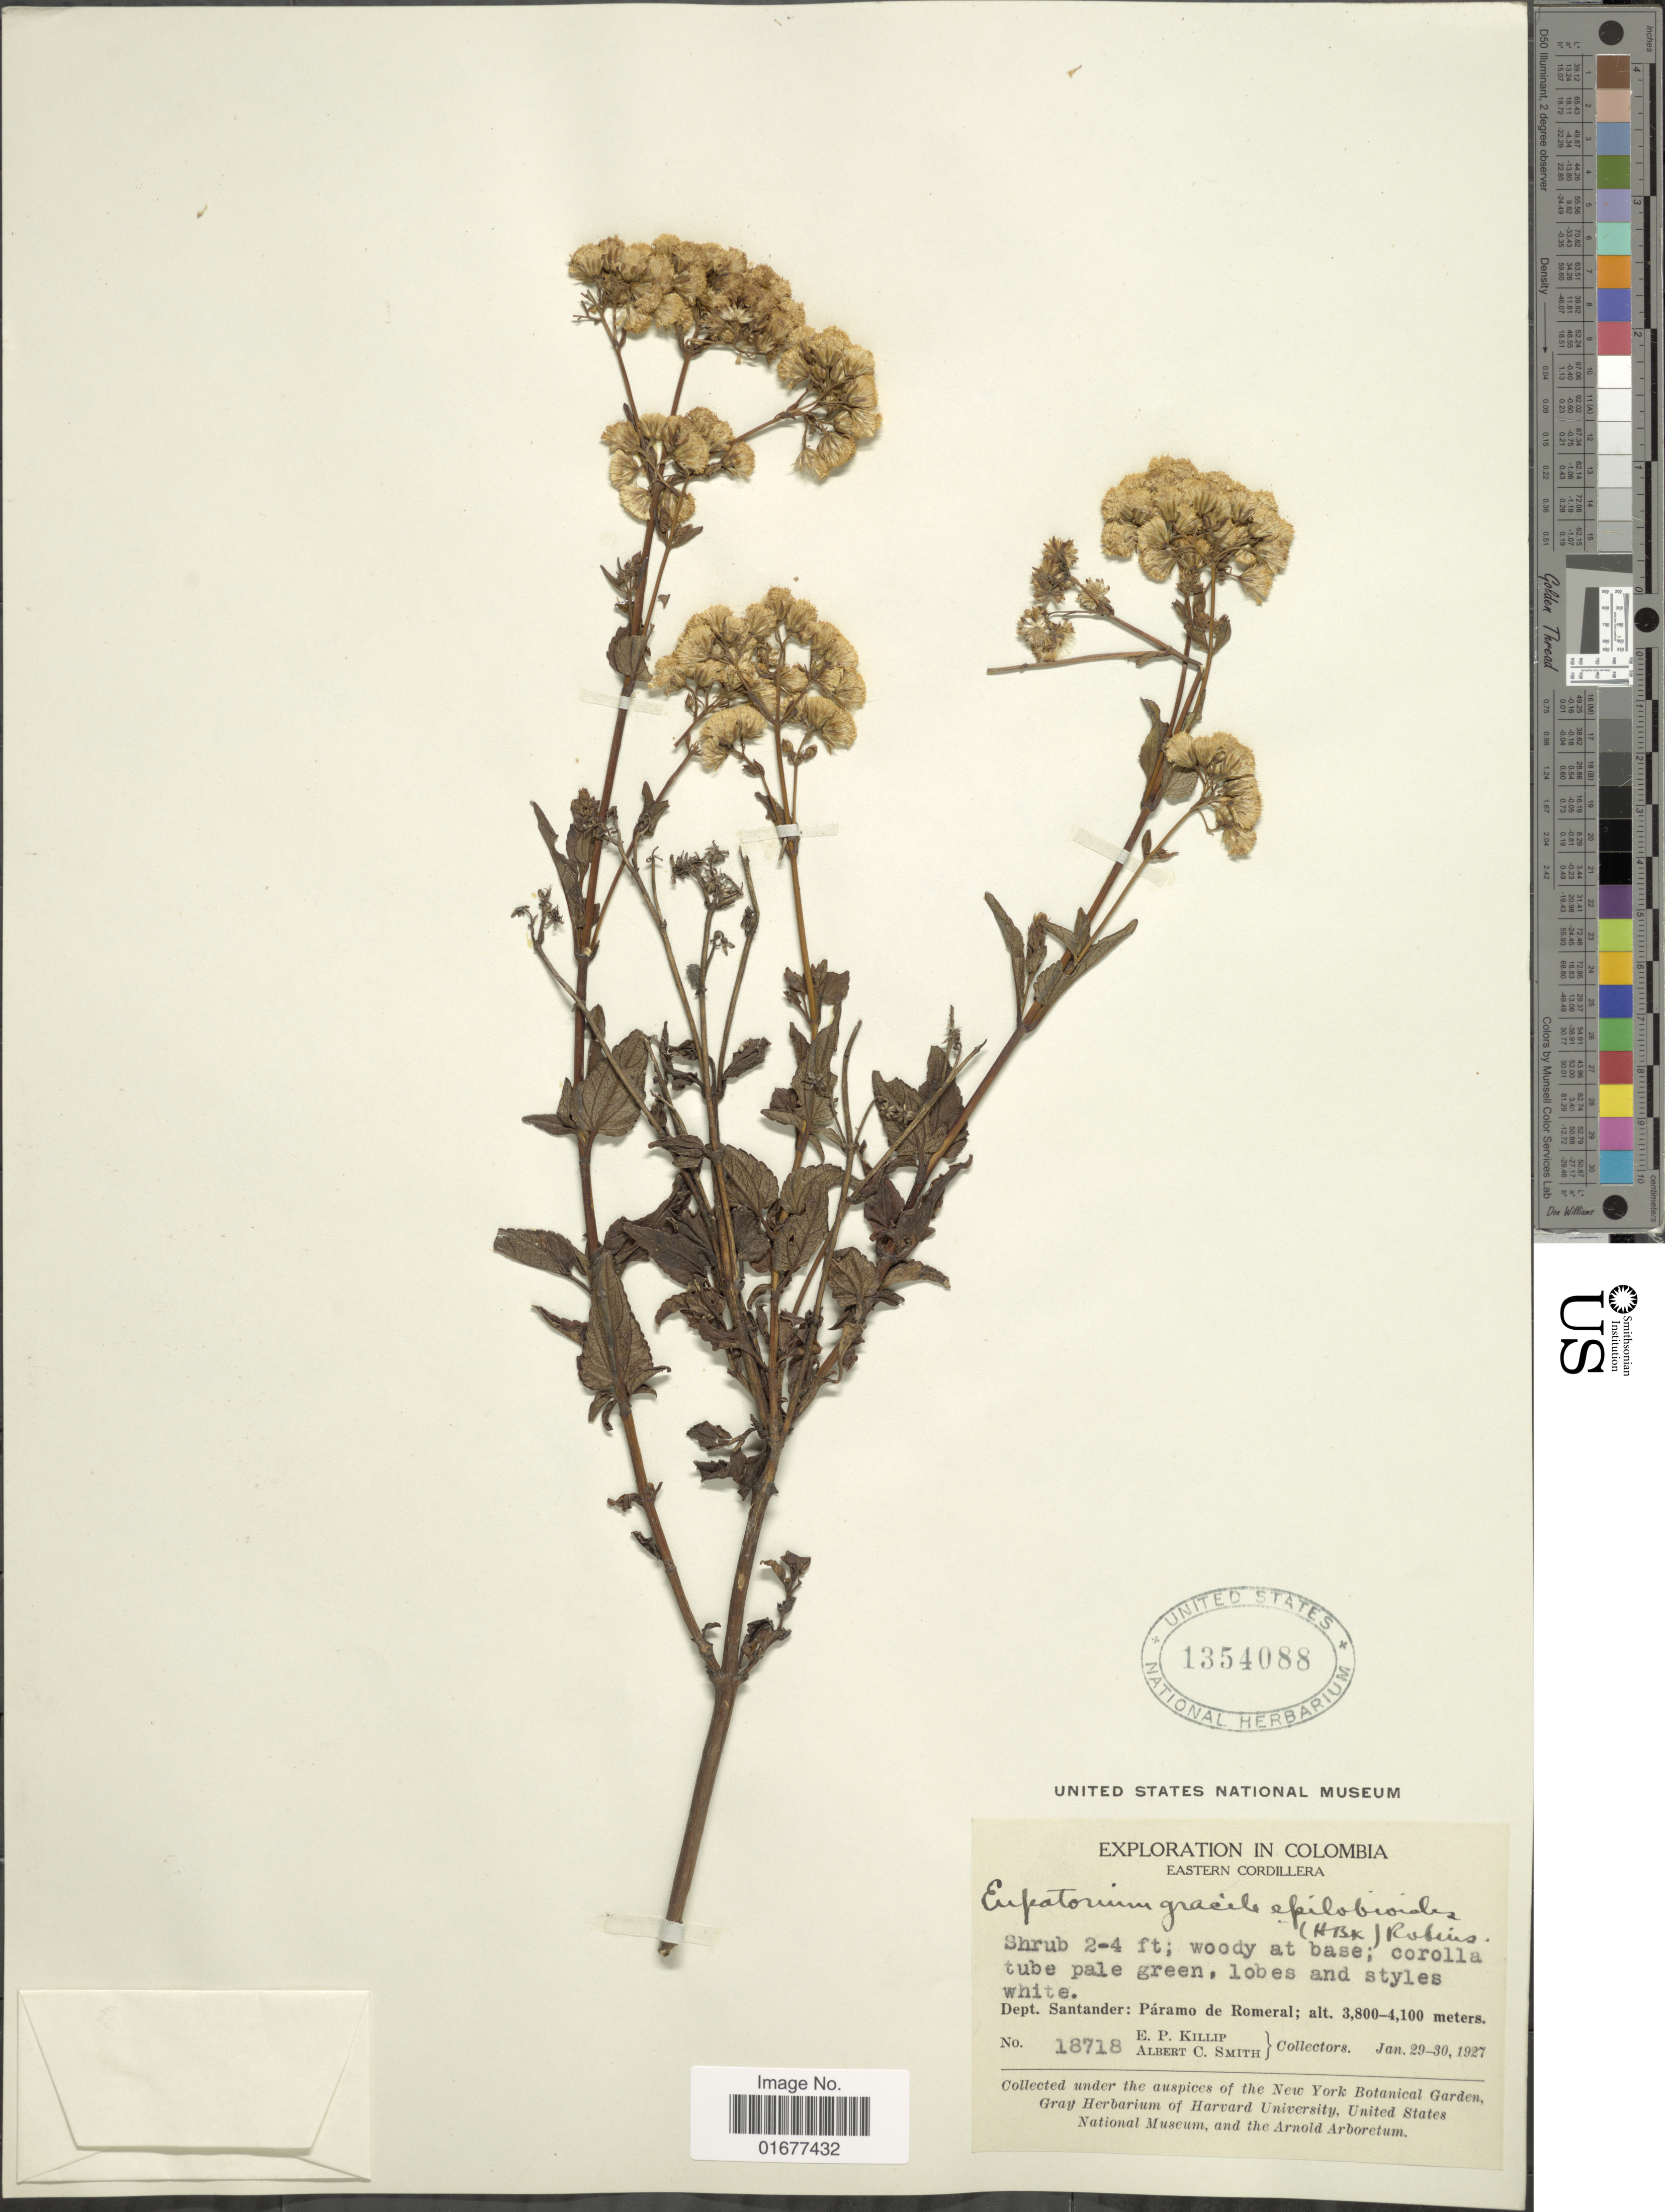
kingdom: Plantae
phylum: Tracheophyta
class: Magnoliopsida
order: Asterales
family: Asteraceae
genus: Ageratina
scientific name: Ageratina gracilis var. epilobioides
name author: (Kunth) R.M. King & H. Rob. ex Luteyn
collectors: E. P. Killip & A. C. Smith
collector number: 18718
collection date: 1927-01-29/1927-01-30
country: Colombia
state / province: Santander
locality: Paramo de Romeral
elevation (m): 3800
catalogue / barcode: US 1354088